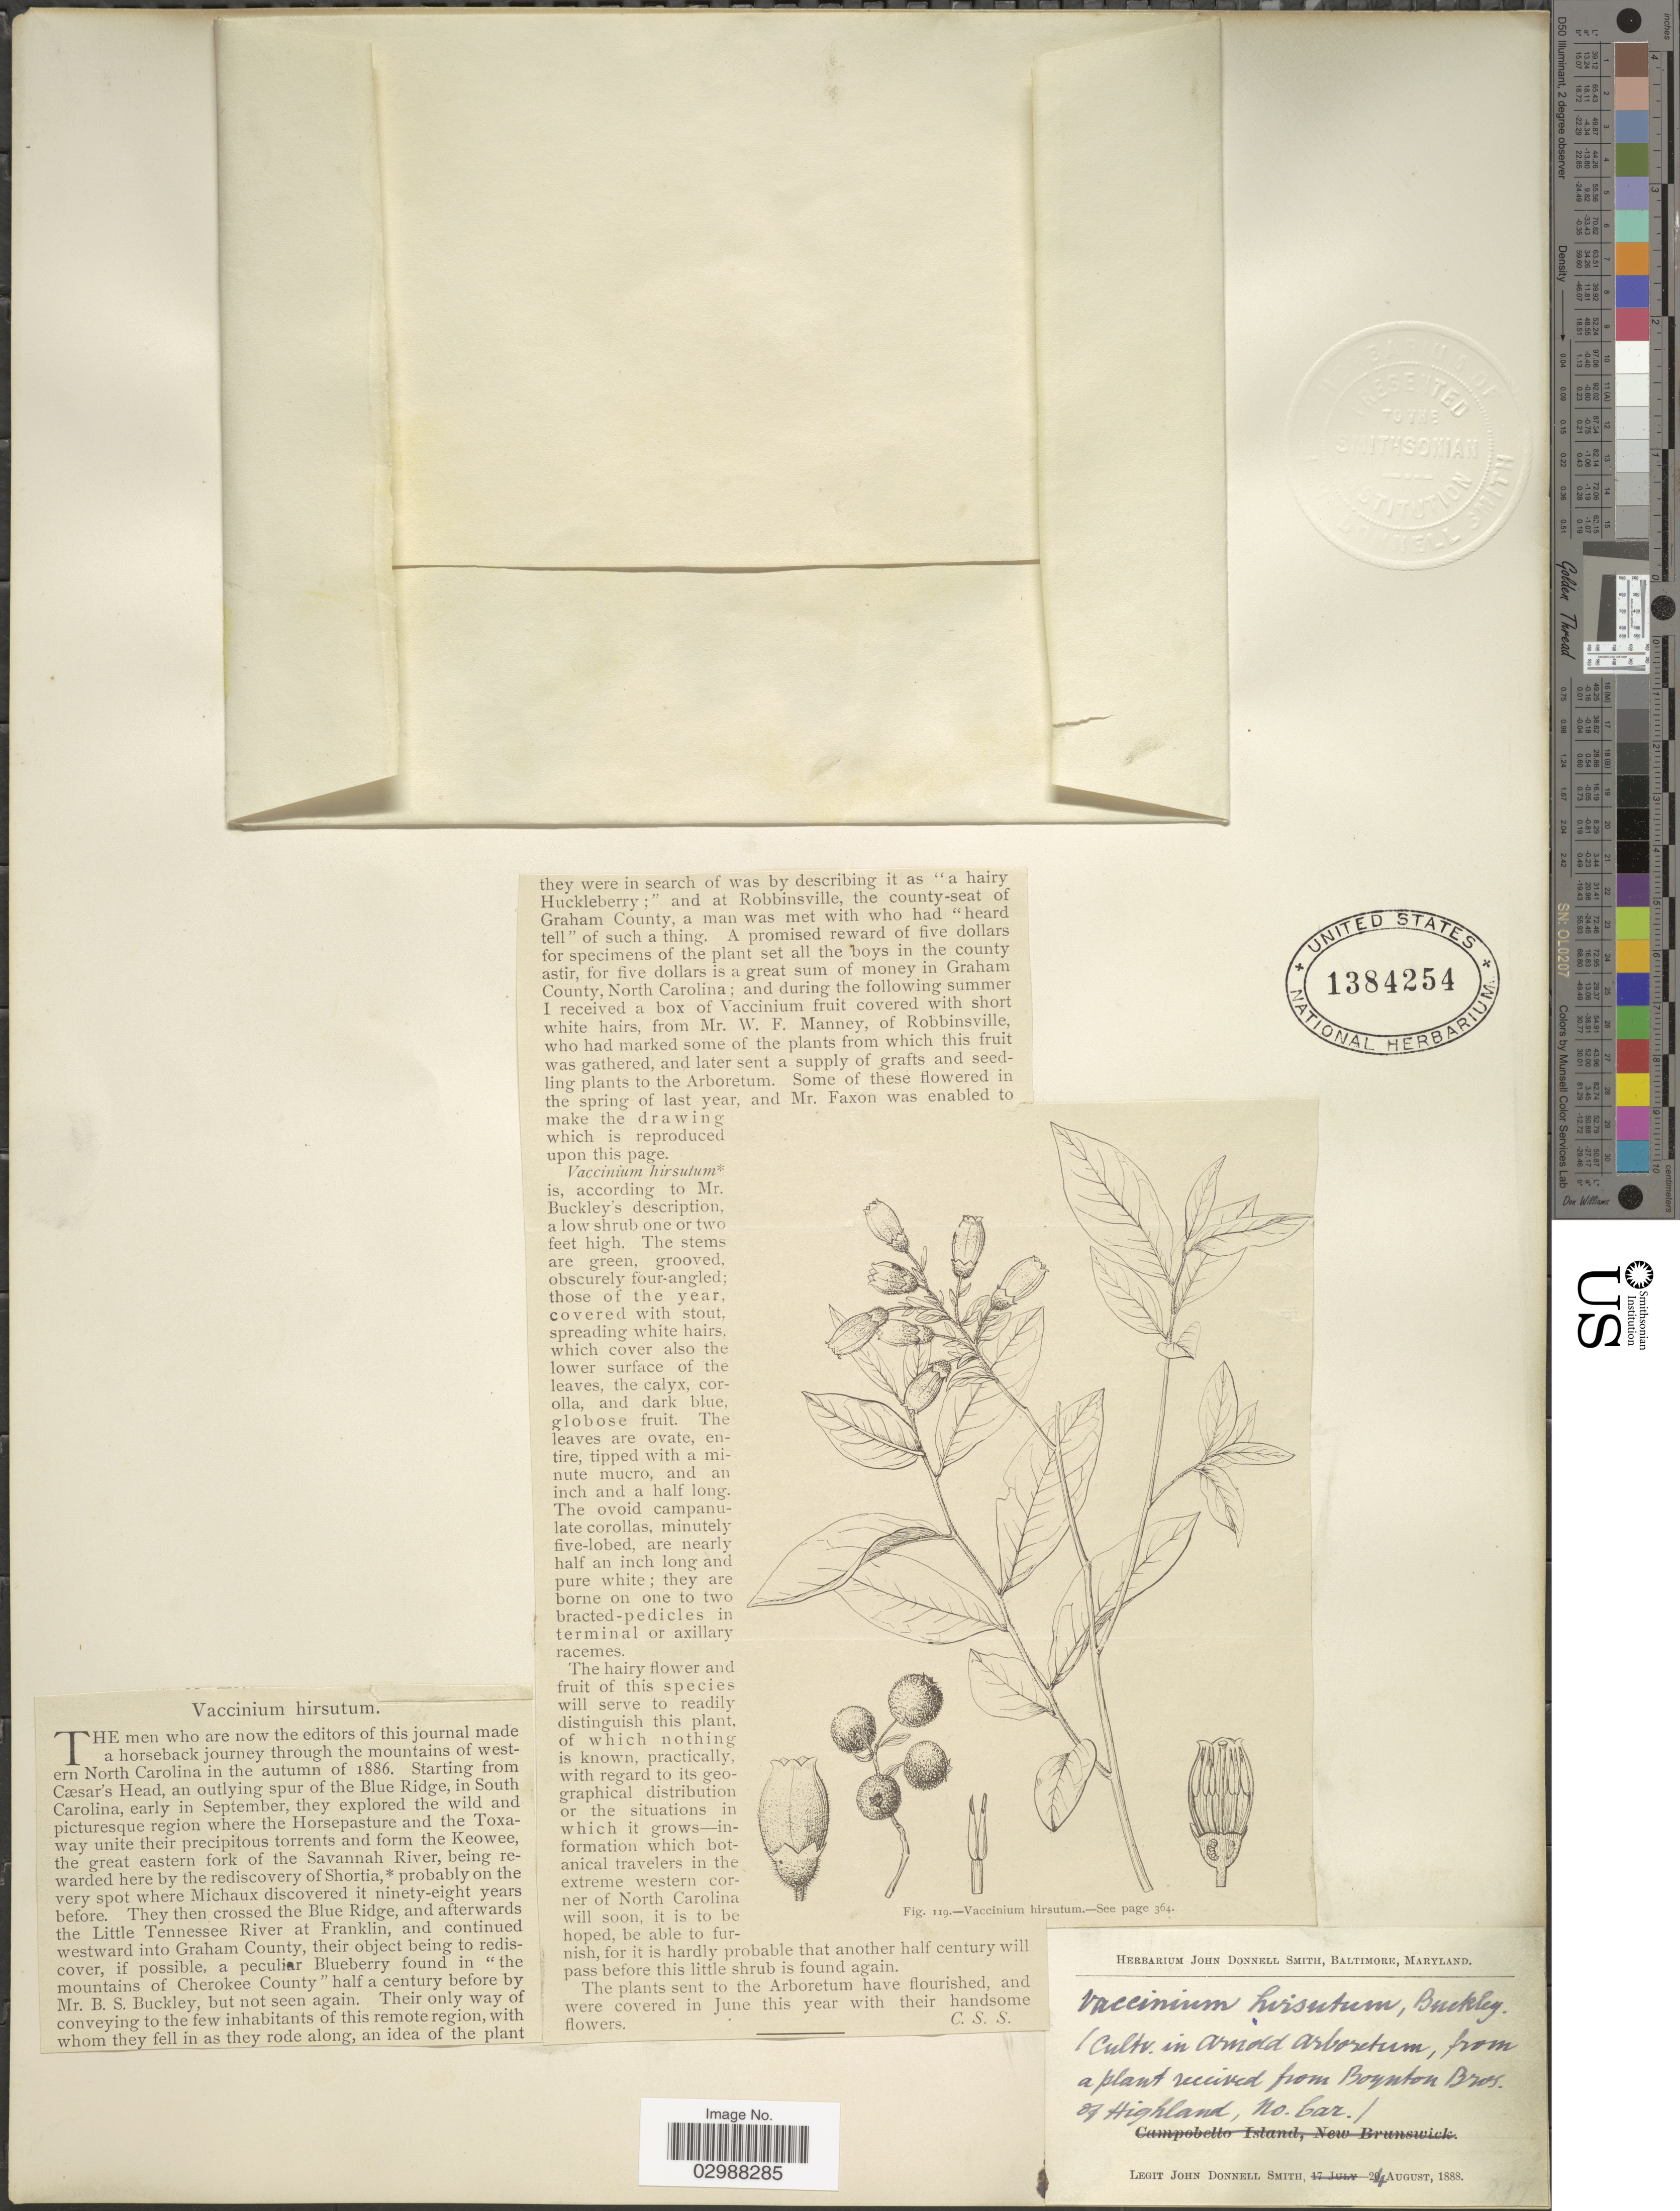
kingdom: Plantae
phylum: Tracheophyta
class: Magnoliopsida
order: Ericales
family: Ericaceae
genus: Vaccinium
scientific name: Vaccinium hirsutum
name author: Buckley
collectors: J. Donnell Smith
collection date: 1888-08-24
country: United States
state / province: Massachusetts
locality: Cultv. in Arnold Arboretum.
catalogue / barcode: US 1384254